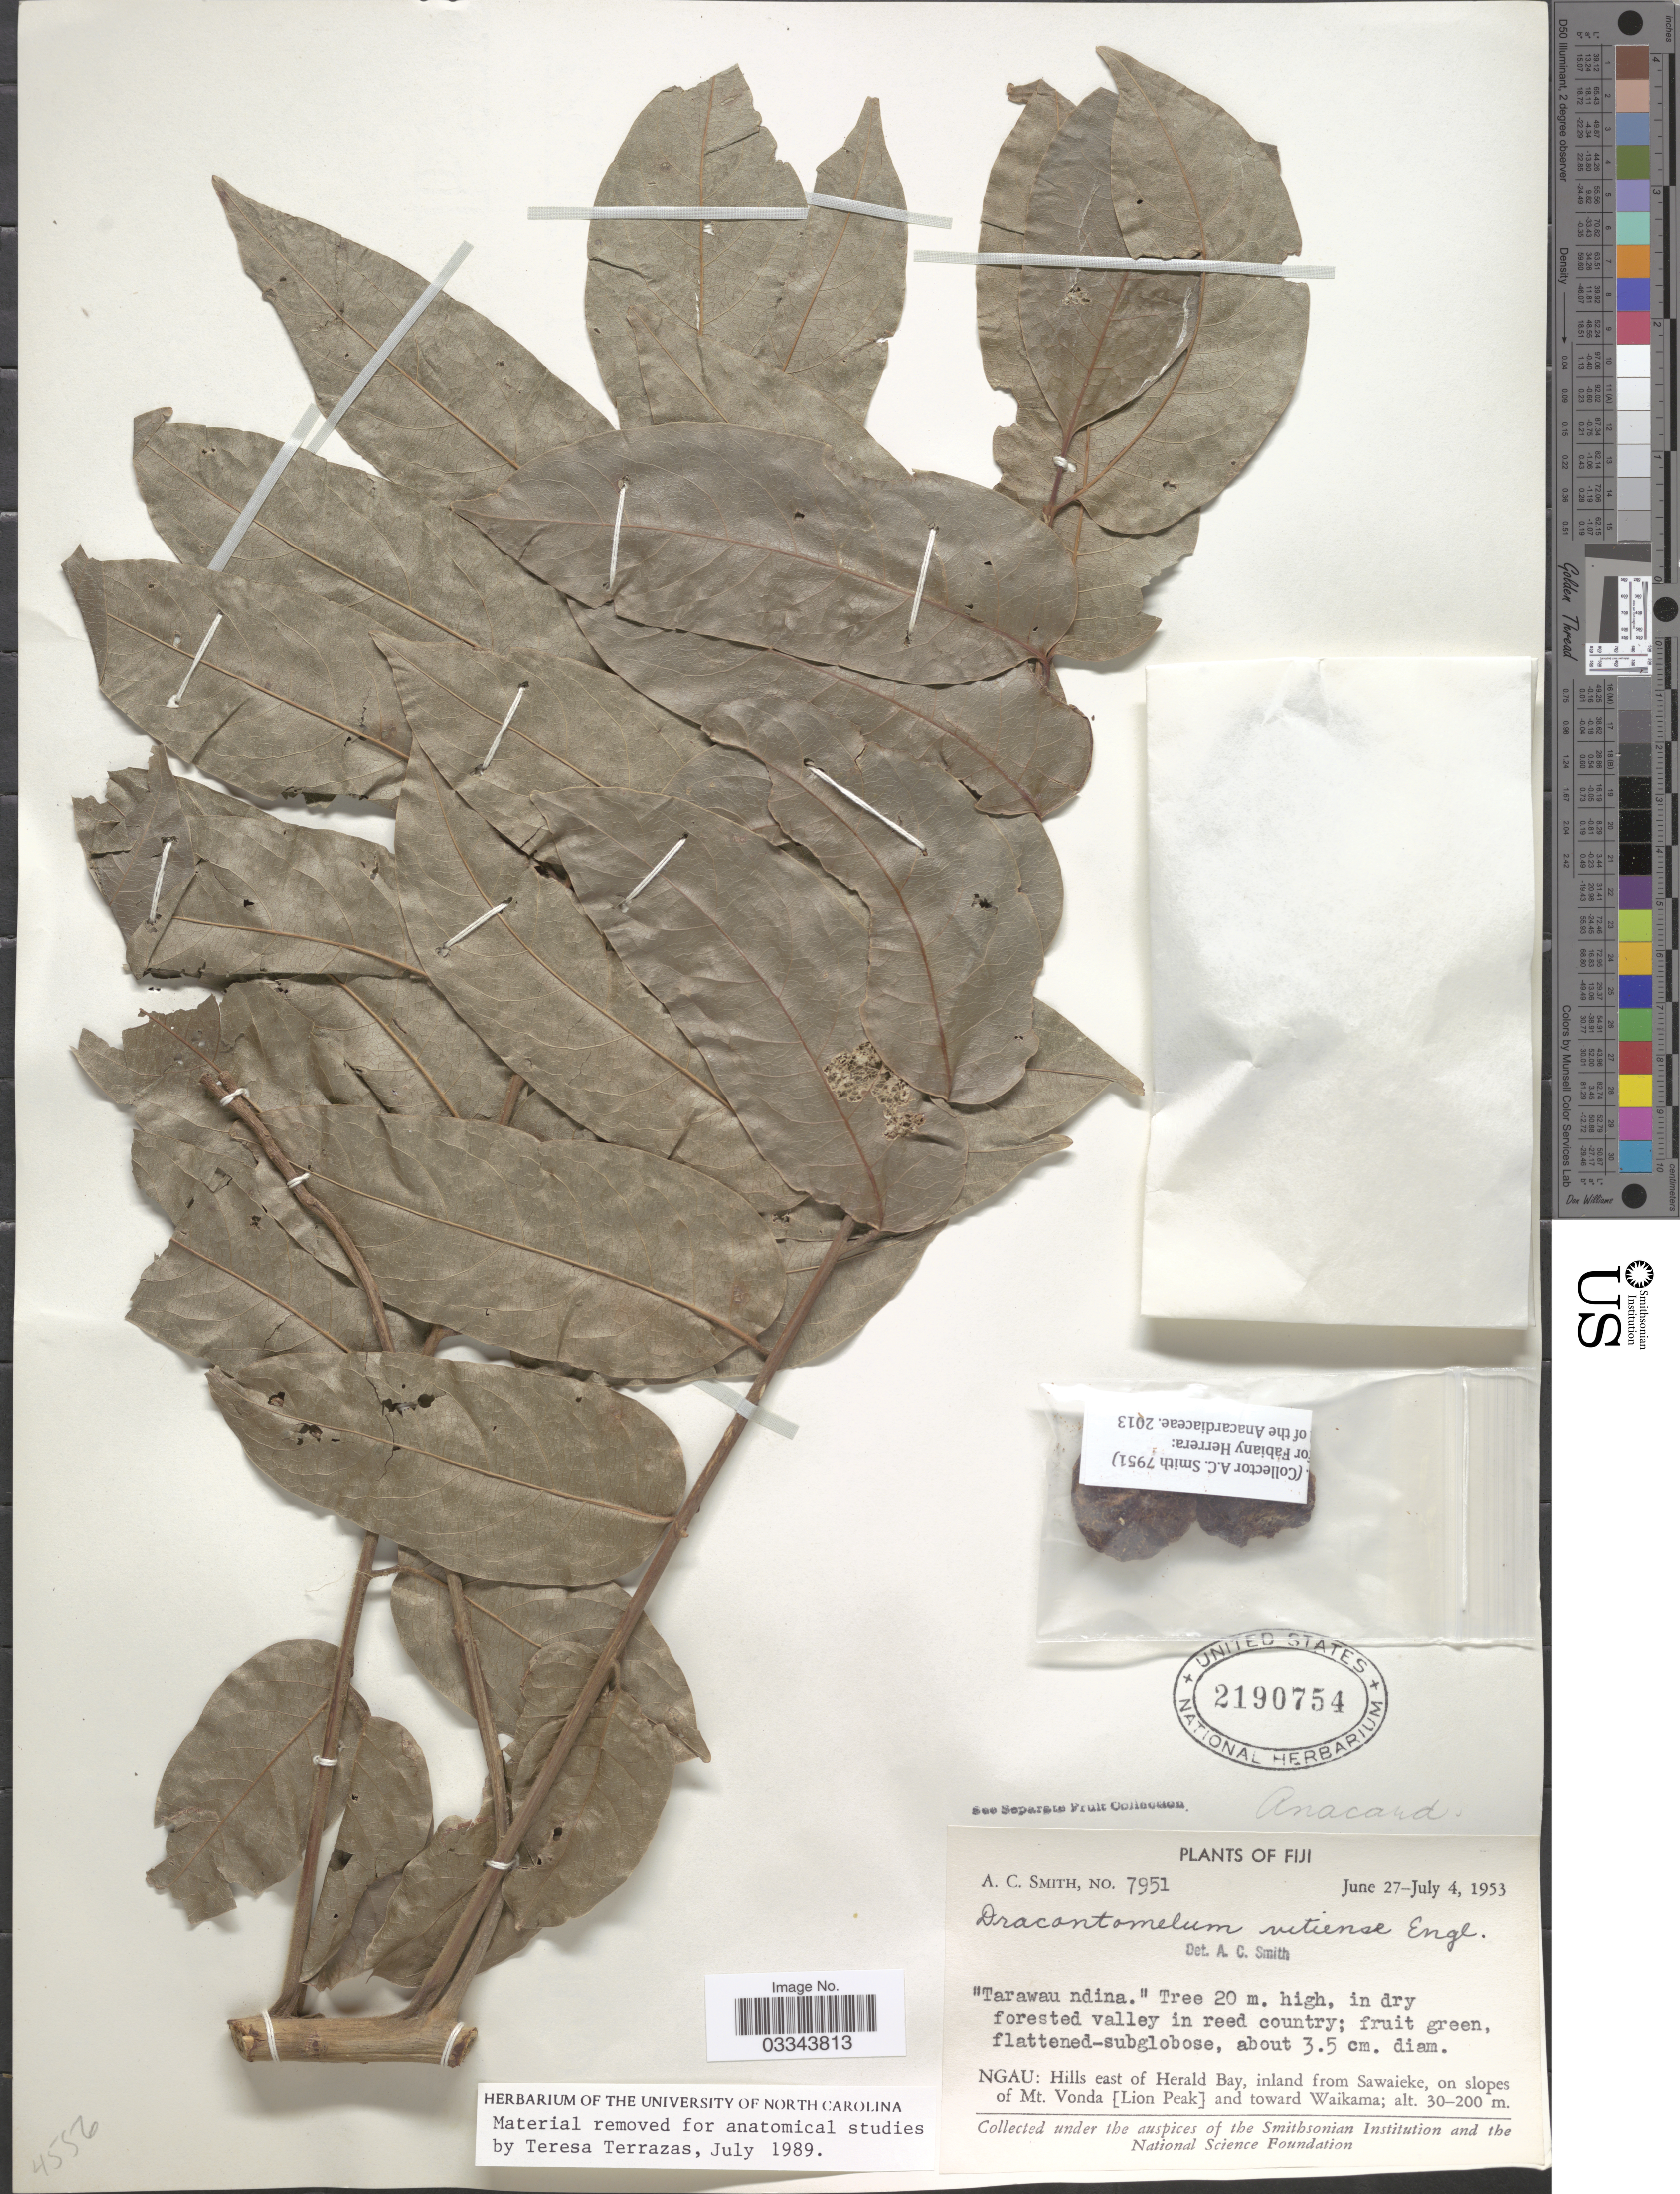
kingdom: Plantae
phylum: Tracheophyta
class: Magnoliopsida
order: Sapindales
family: Anacardiaceae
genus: Dracontomelon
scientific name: Dracontomelon vitiense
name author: Engl.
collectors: A. C. Smith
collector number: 7951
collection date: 1953-06-27/1953-07-04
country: Fiji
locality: Ngau: Hills east of Herald Bay, inland from Sawaieke, on slopes of Mt. Vonda {Lion Peak} and toward Waikama.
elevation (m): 30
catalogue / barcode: US 2190754